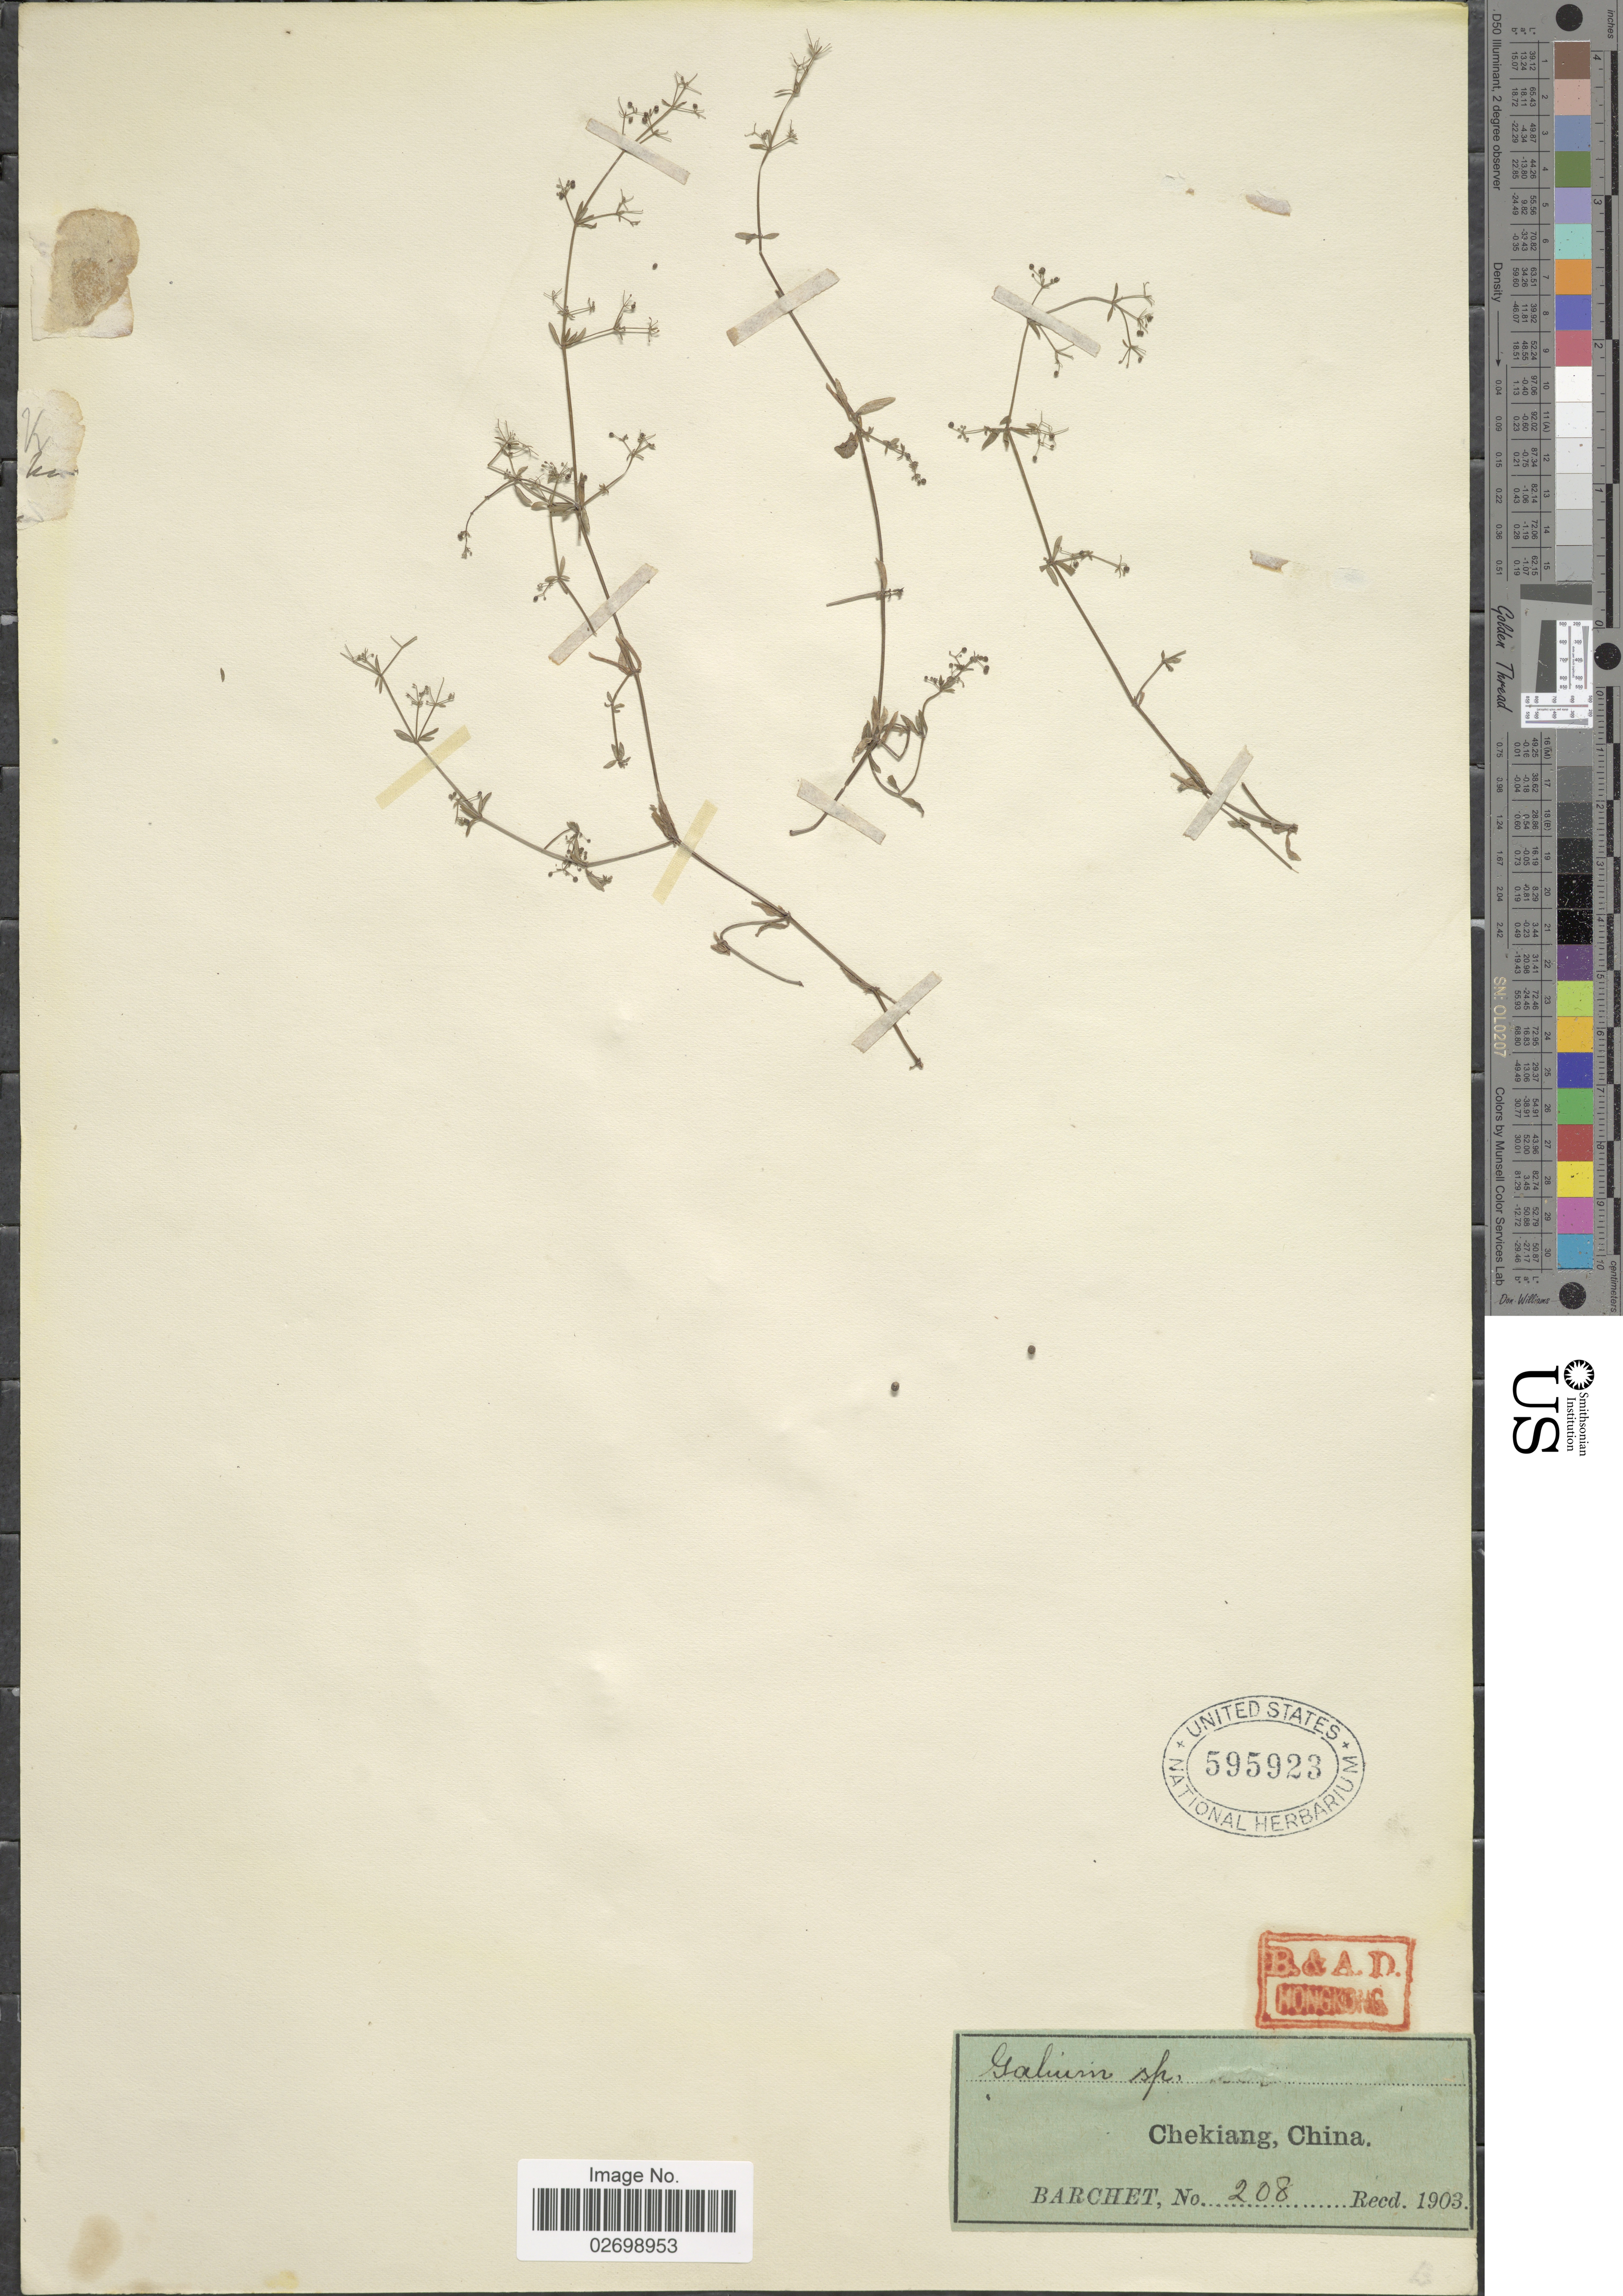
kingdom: Plantae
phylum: Tracheophyta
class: Magnoliopsida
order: Gentianales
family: Rubiaceae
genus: Galium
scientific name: Galium sp.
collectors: Barchet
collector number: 208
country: China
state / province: Zhejiang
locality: Chekiang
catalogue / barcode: US 595923